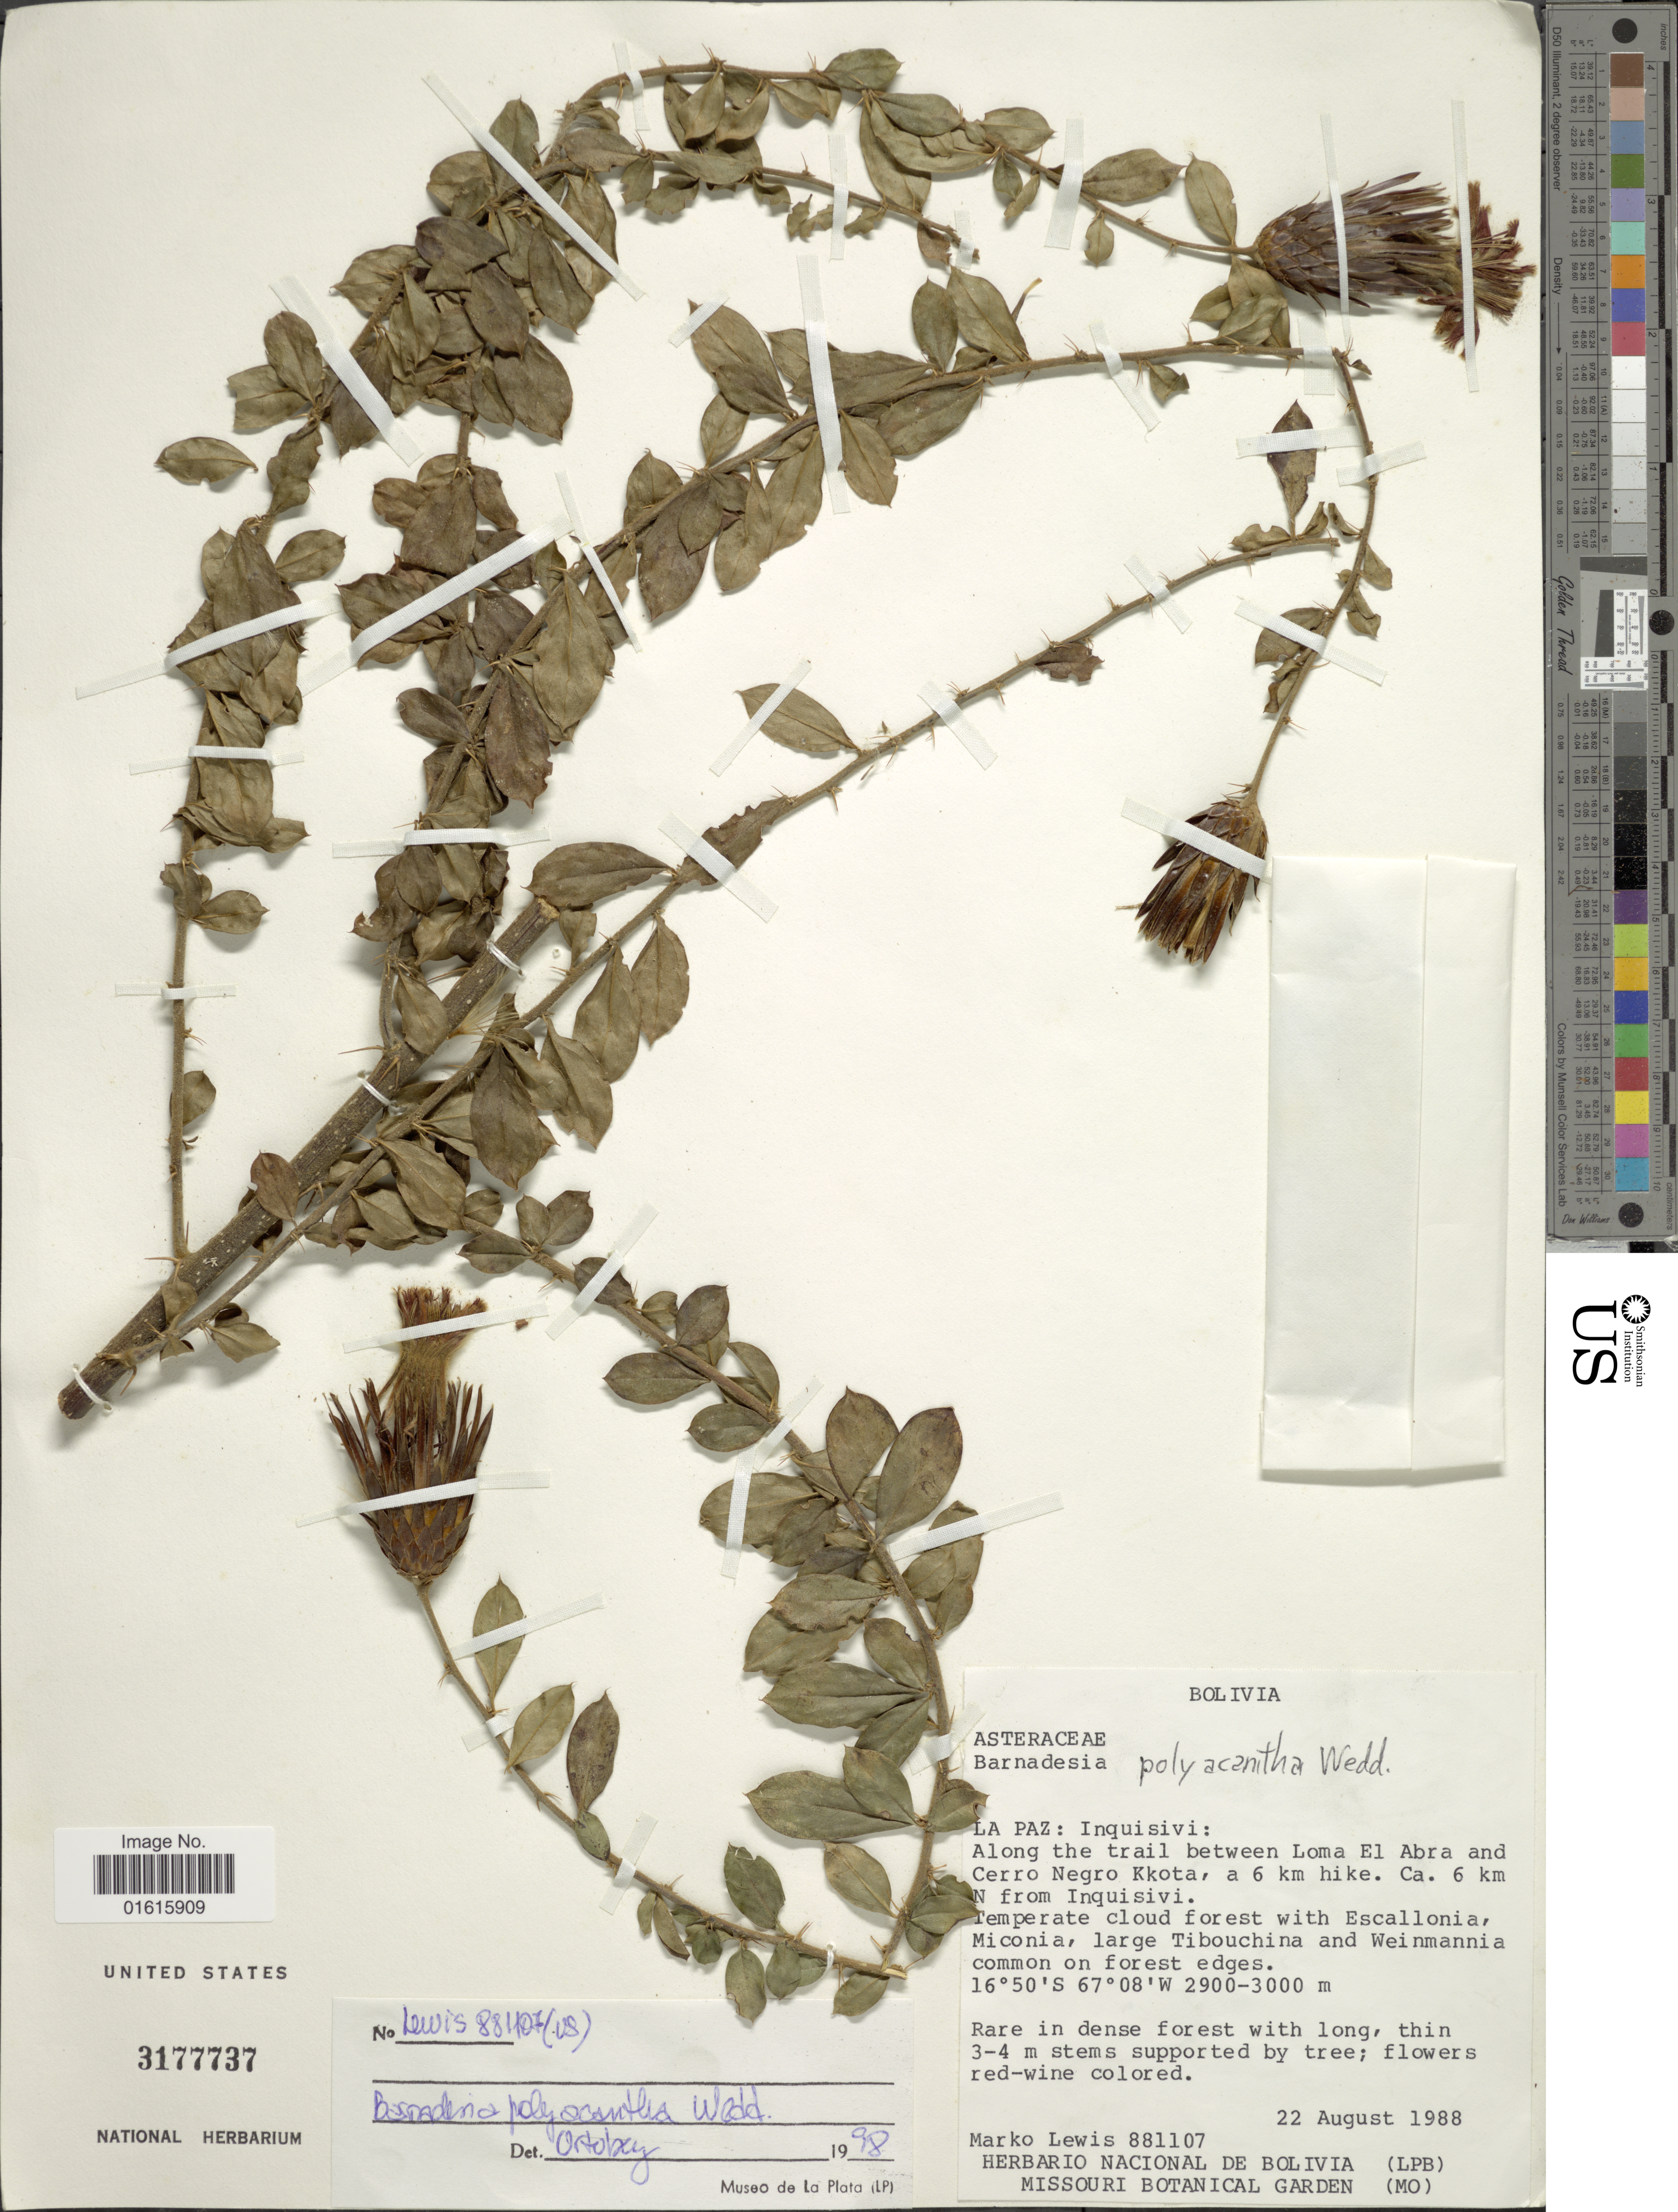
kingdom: Plantae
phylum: Tracheophyta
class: Magnoliopsida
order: Asterales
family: Asteraceae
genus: Barnadesia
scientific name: Barnadesia polyacantha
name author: Wedd.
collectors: M. A. Lewis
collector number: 881107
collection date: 1988-08-22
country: Bolivia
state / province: La Paz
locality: Inquisivi: Along the trail between Loma El Abra and Cerro Negro Kkota, a 6 km hike. Ca. 6 km N from Inquisivi.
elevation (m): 2900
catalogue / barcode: US 3177737